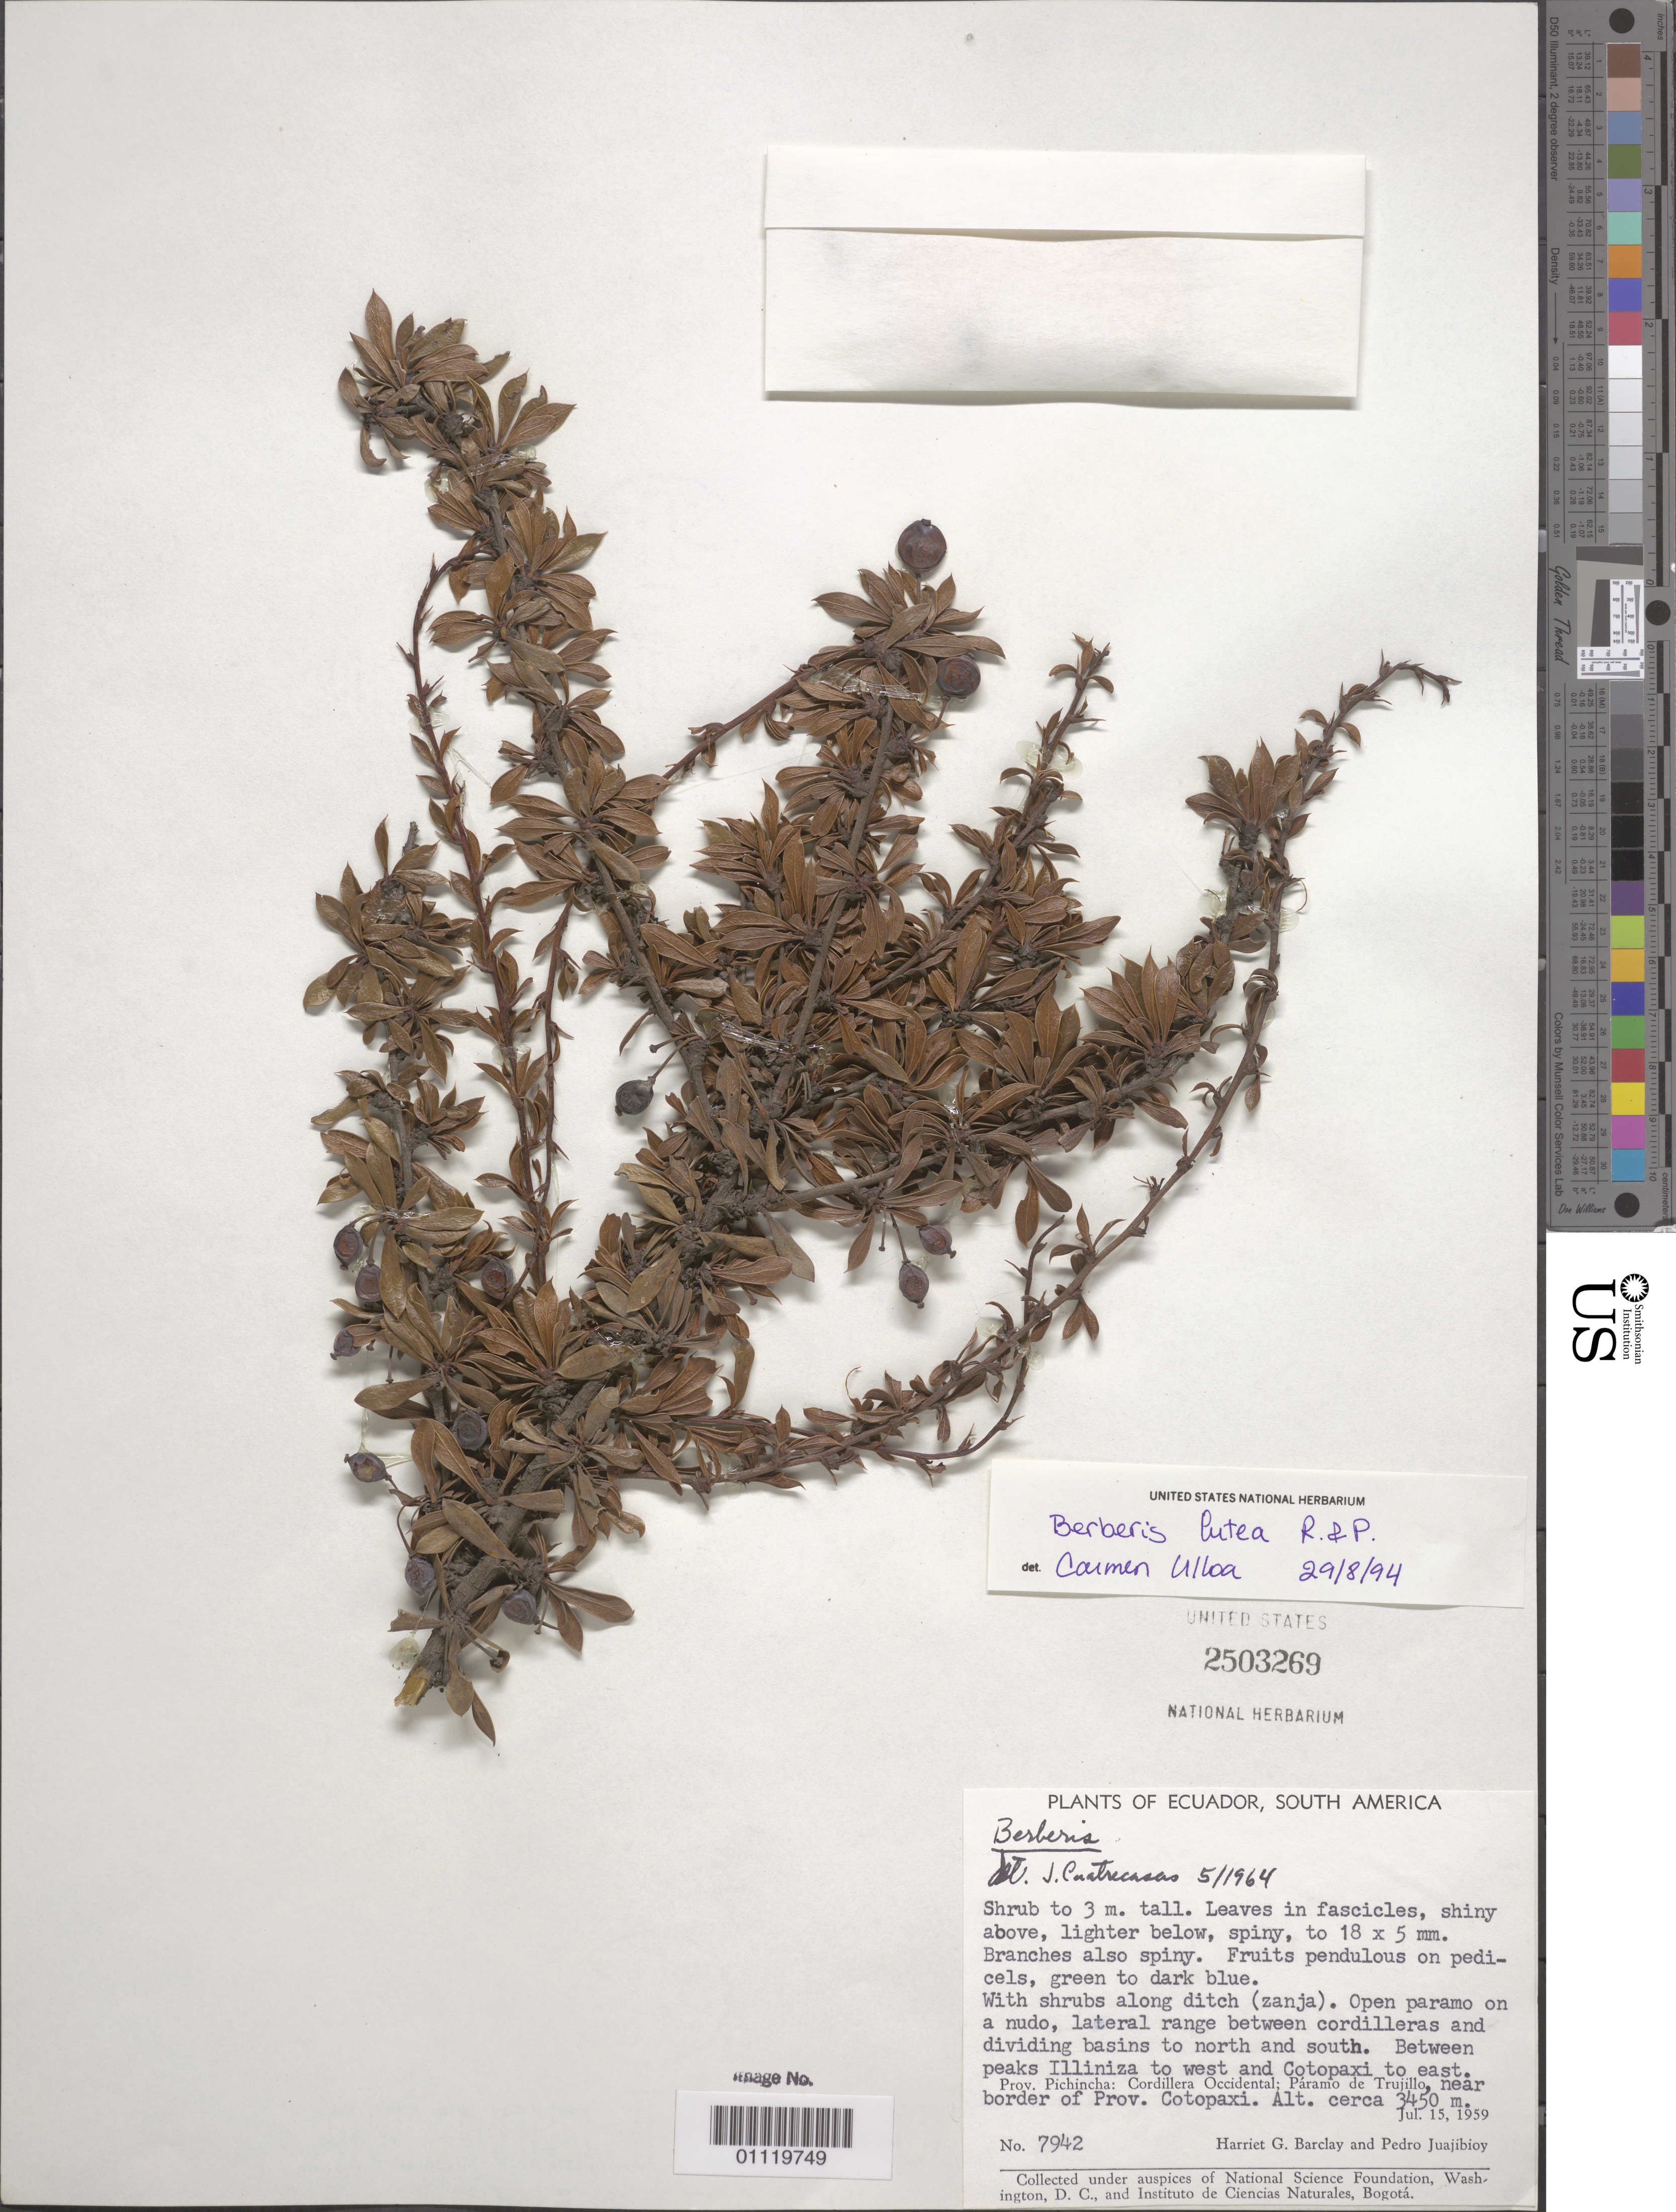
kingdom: Plantae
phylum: Tracheophyta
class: Magnoliopsida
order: Ranunculales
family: Berberidaceae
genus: Berberis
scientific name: Berberis lutea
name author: Ruiz & Pav.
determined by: Ulloa, C.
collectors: H. G. Barclay & P. Juajibioy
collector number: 7942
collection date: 1959-07-15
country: Ecuador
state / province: Pichincha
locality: Cordillera Occidental; Paramo de Trujillo, near border of Cotopaxi province. Between peaks Illiniza to west and Cotopaxi to east.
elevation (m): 3450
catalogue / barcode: US 2503269